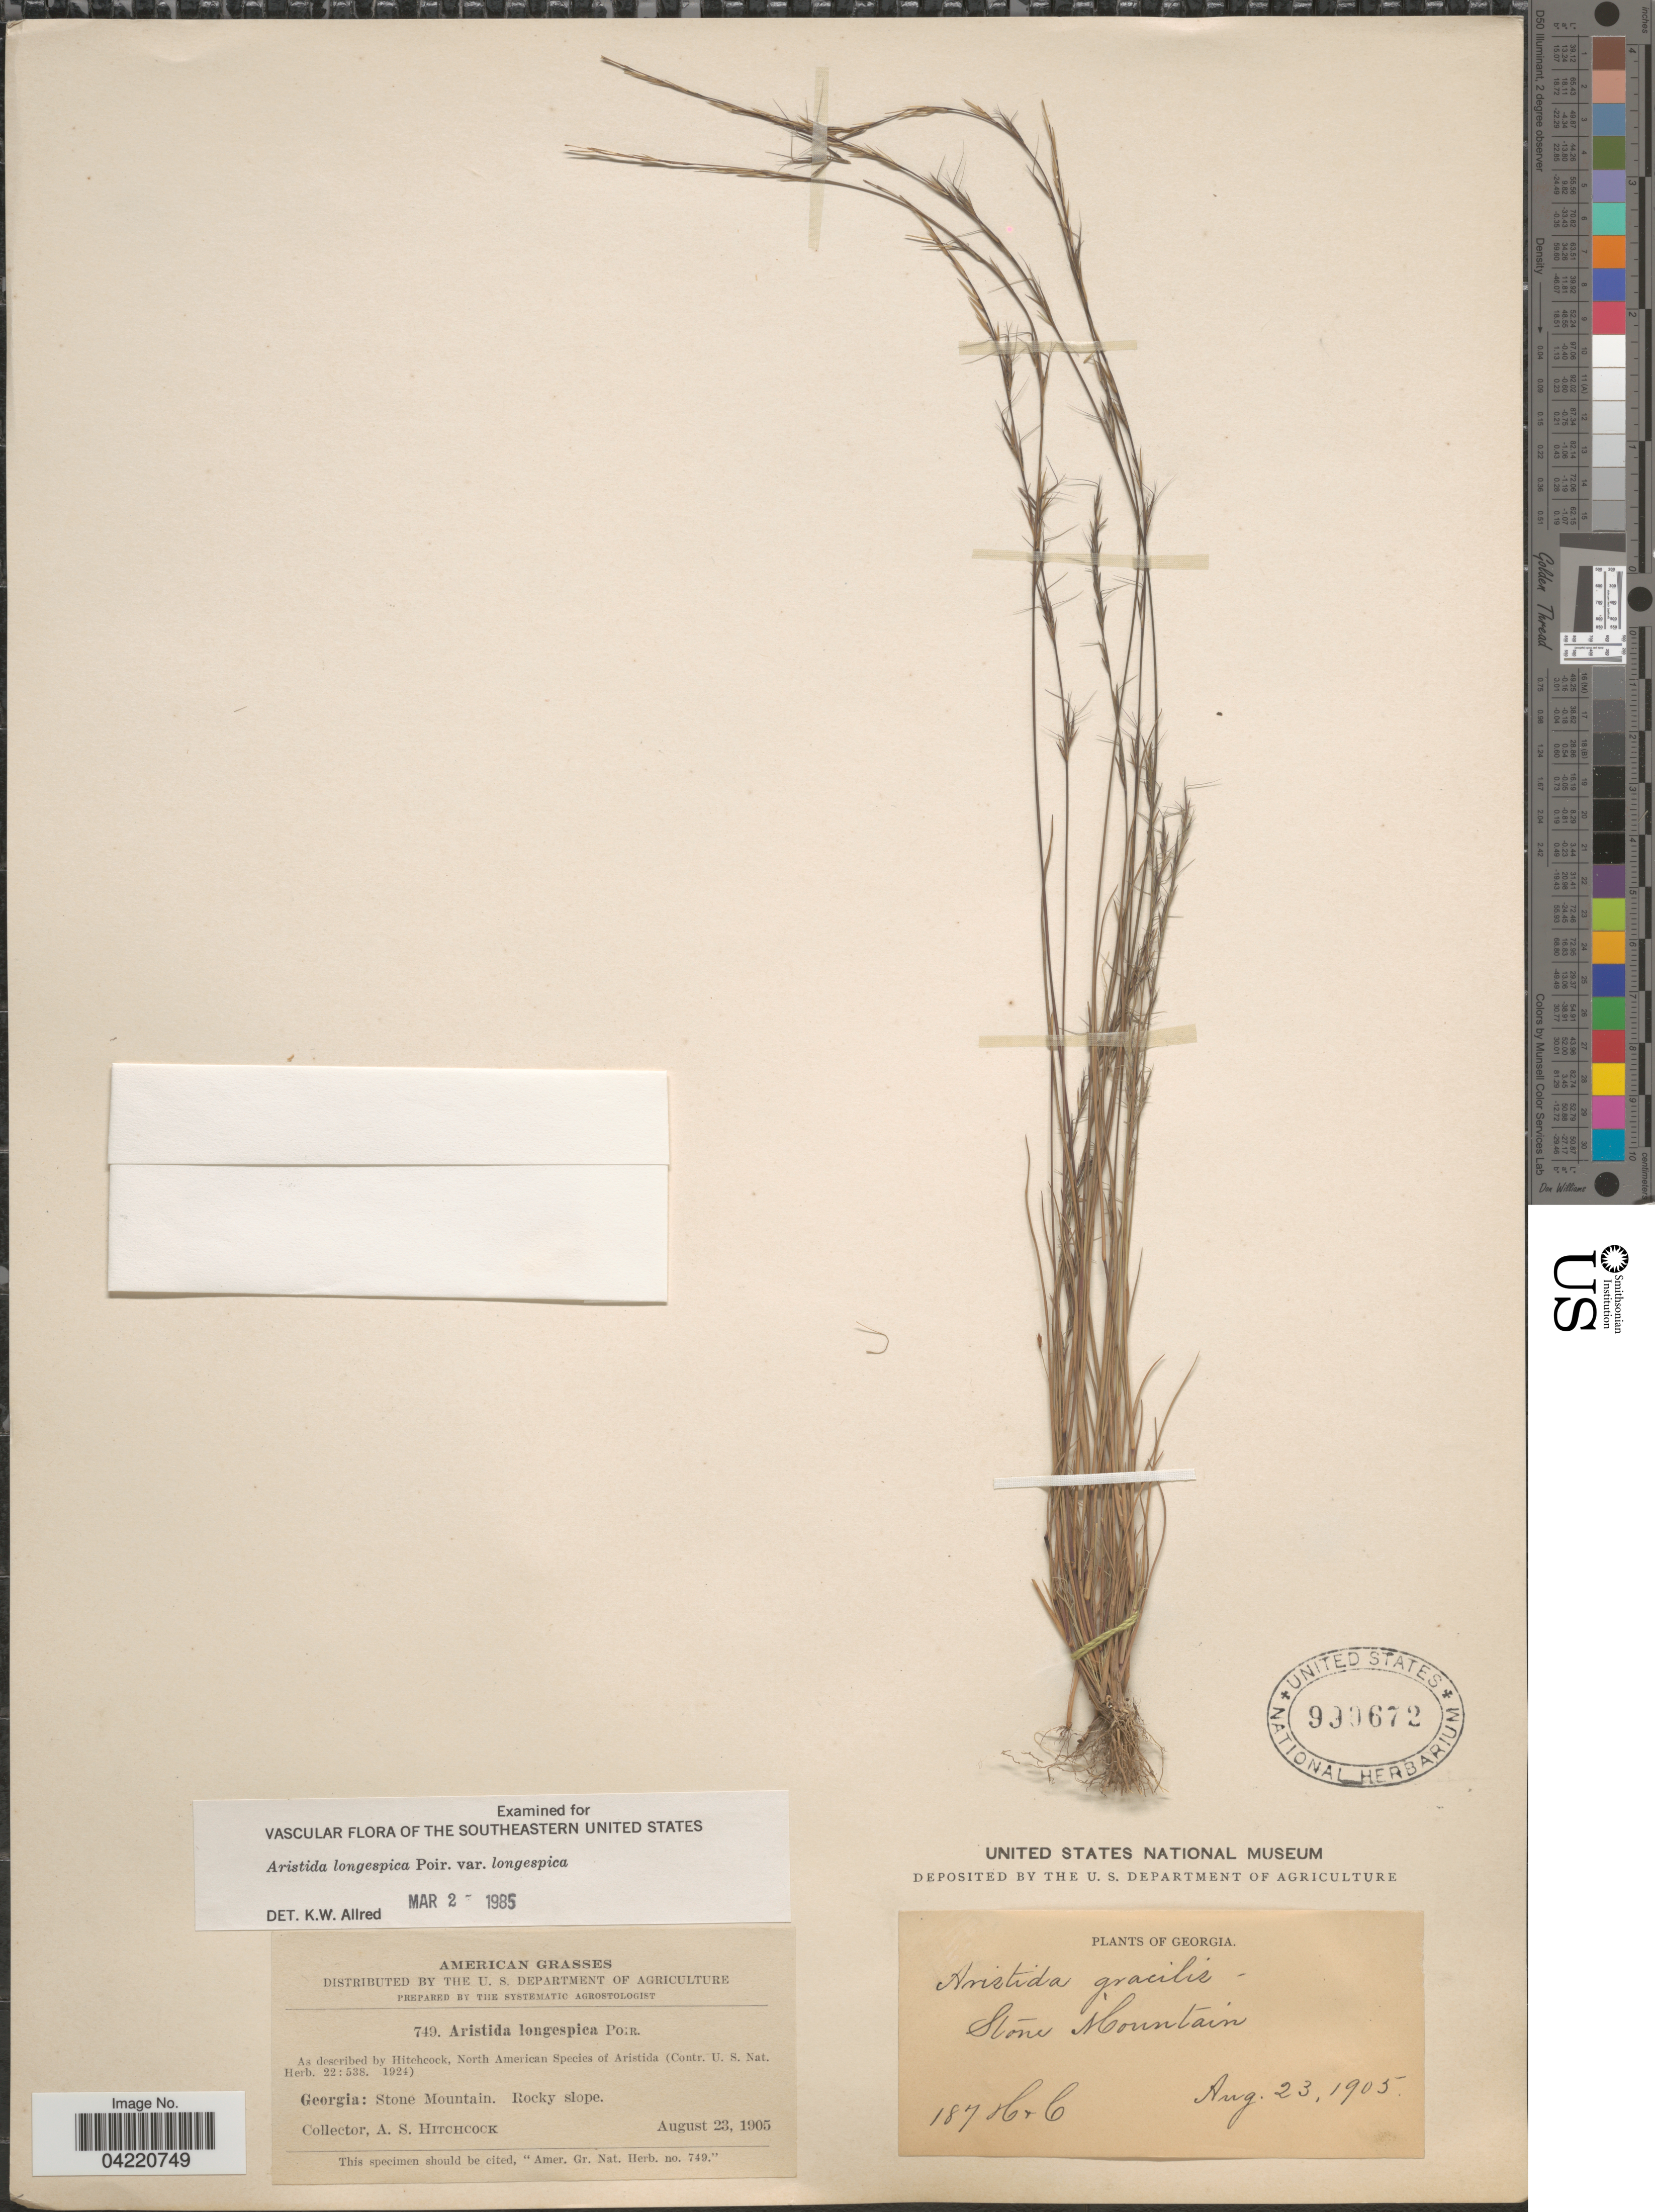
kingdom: Plantae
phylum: Tracheophyta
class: Liliopsida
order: Poales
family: Poaceae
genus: Aristida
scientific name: Aristida longespica var. longespica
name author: Poir.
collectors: A. S. Hitchcock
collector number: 187/749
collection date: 1905-08-23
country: United States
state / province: Georgia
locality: Stone Mountain. Rocky slope.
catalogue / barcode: US 990672